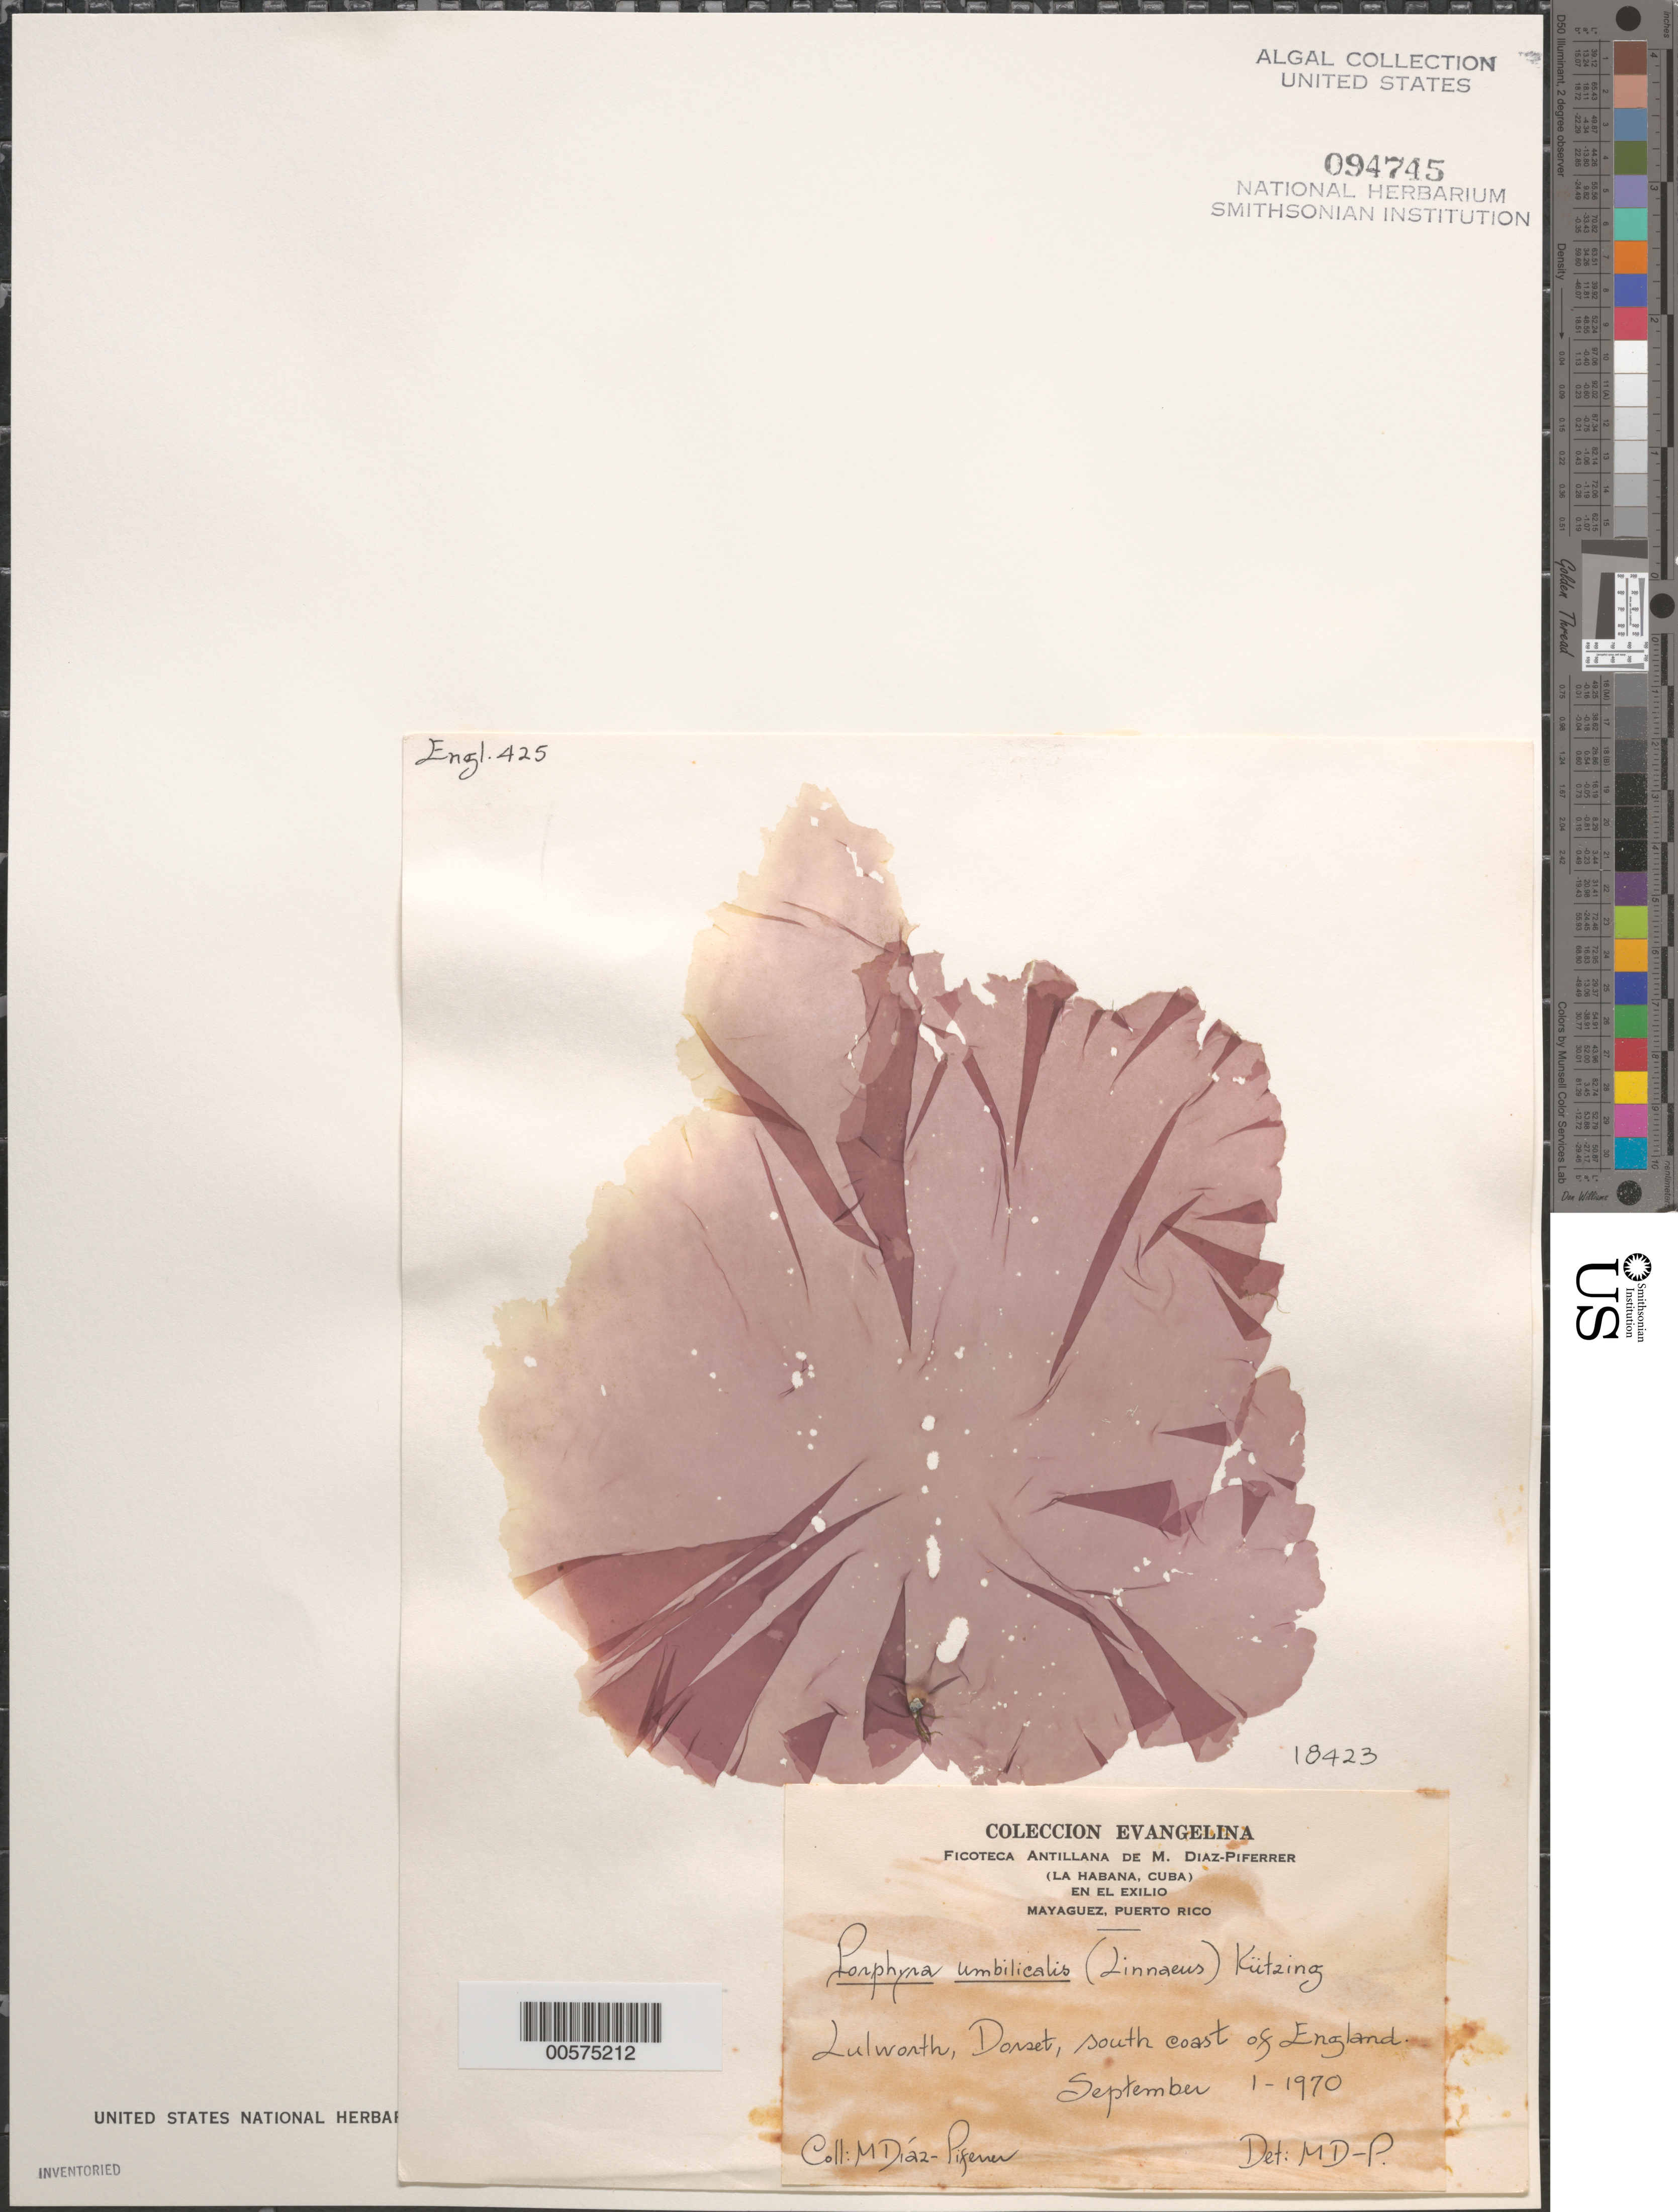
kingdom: Plantae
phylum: Rhodophyta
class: Bangiophyceae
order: Bangiales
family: Bangiaceae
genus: Porphyra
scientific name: Porphyra umbilicalis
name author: Kütz.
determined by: Diaz-Piferrer, M.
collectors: M. Diaz-Piferrer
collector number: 18423 & ENGL. 425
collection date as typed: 01 Sep 1970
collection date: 1970-09-01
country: United Kingdom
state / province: England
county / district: Dorset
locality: Lulworth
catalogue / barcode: US 94745